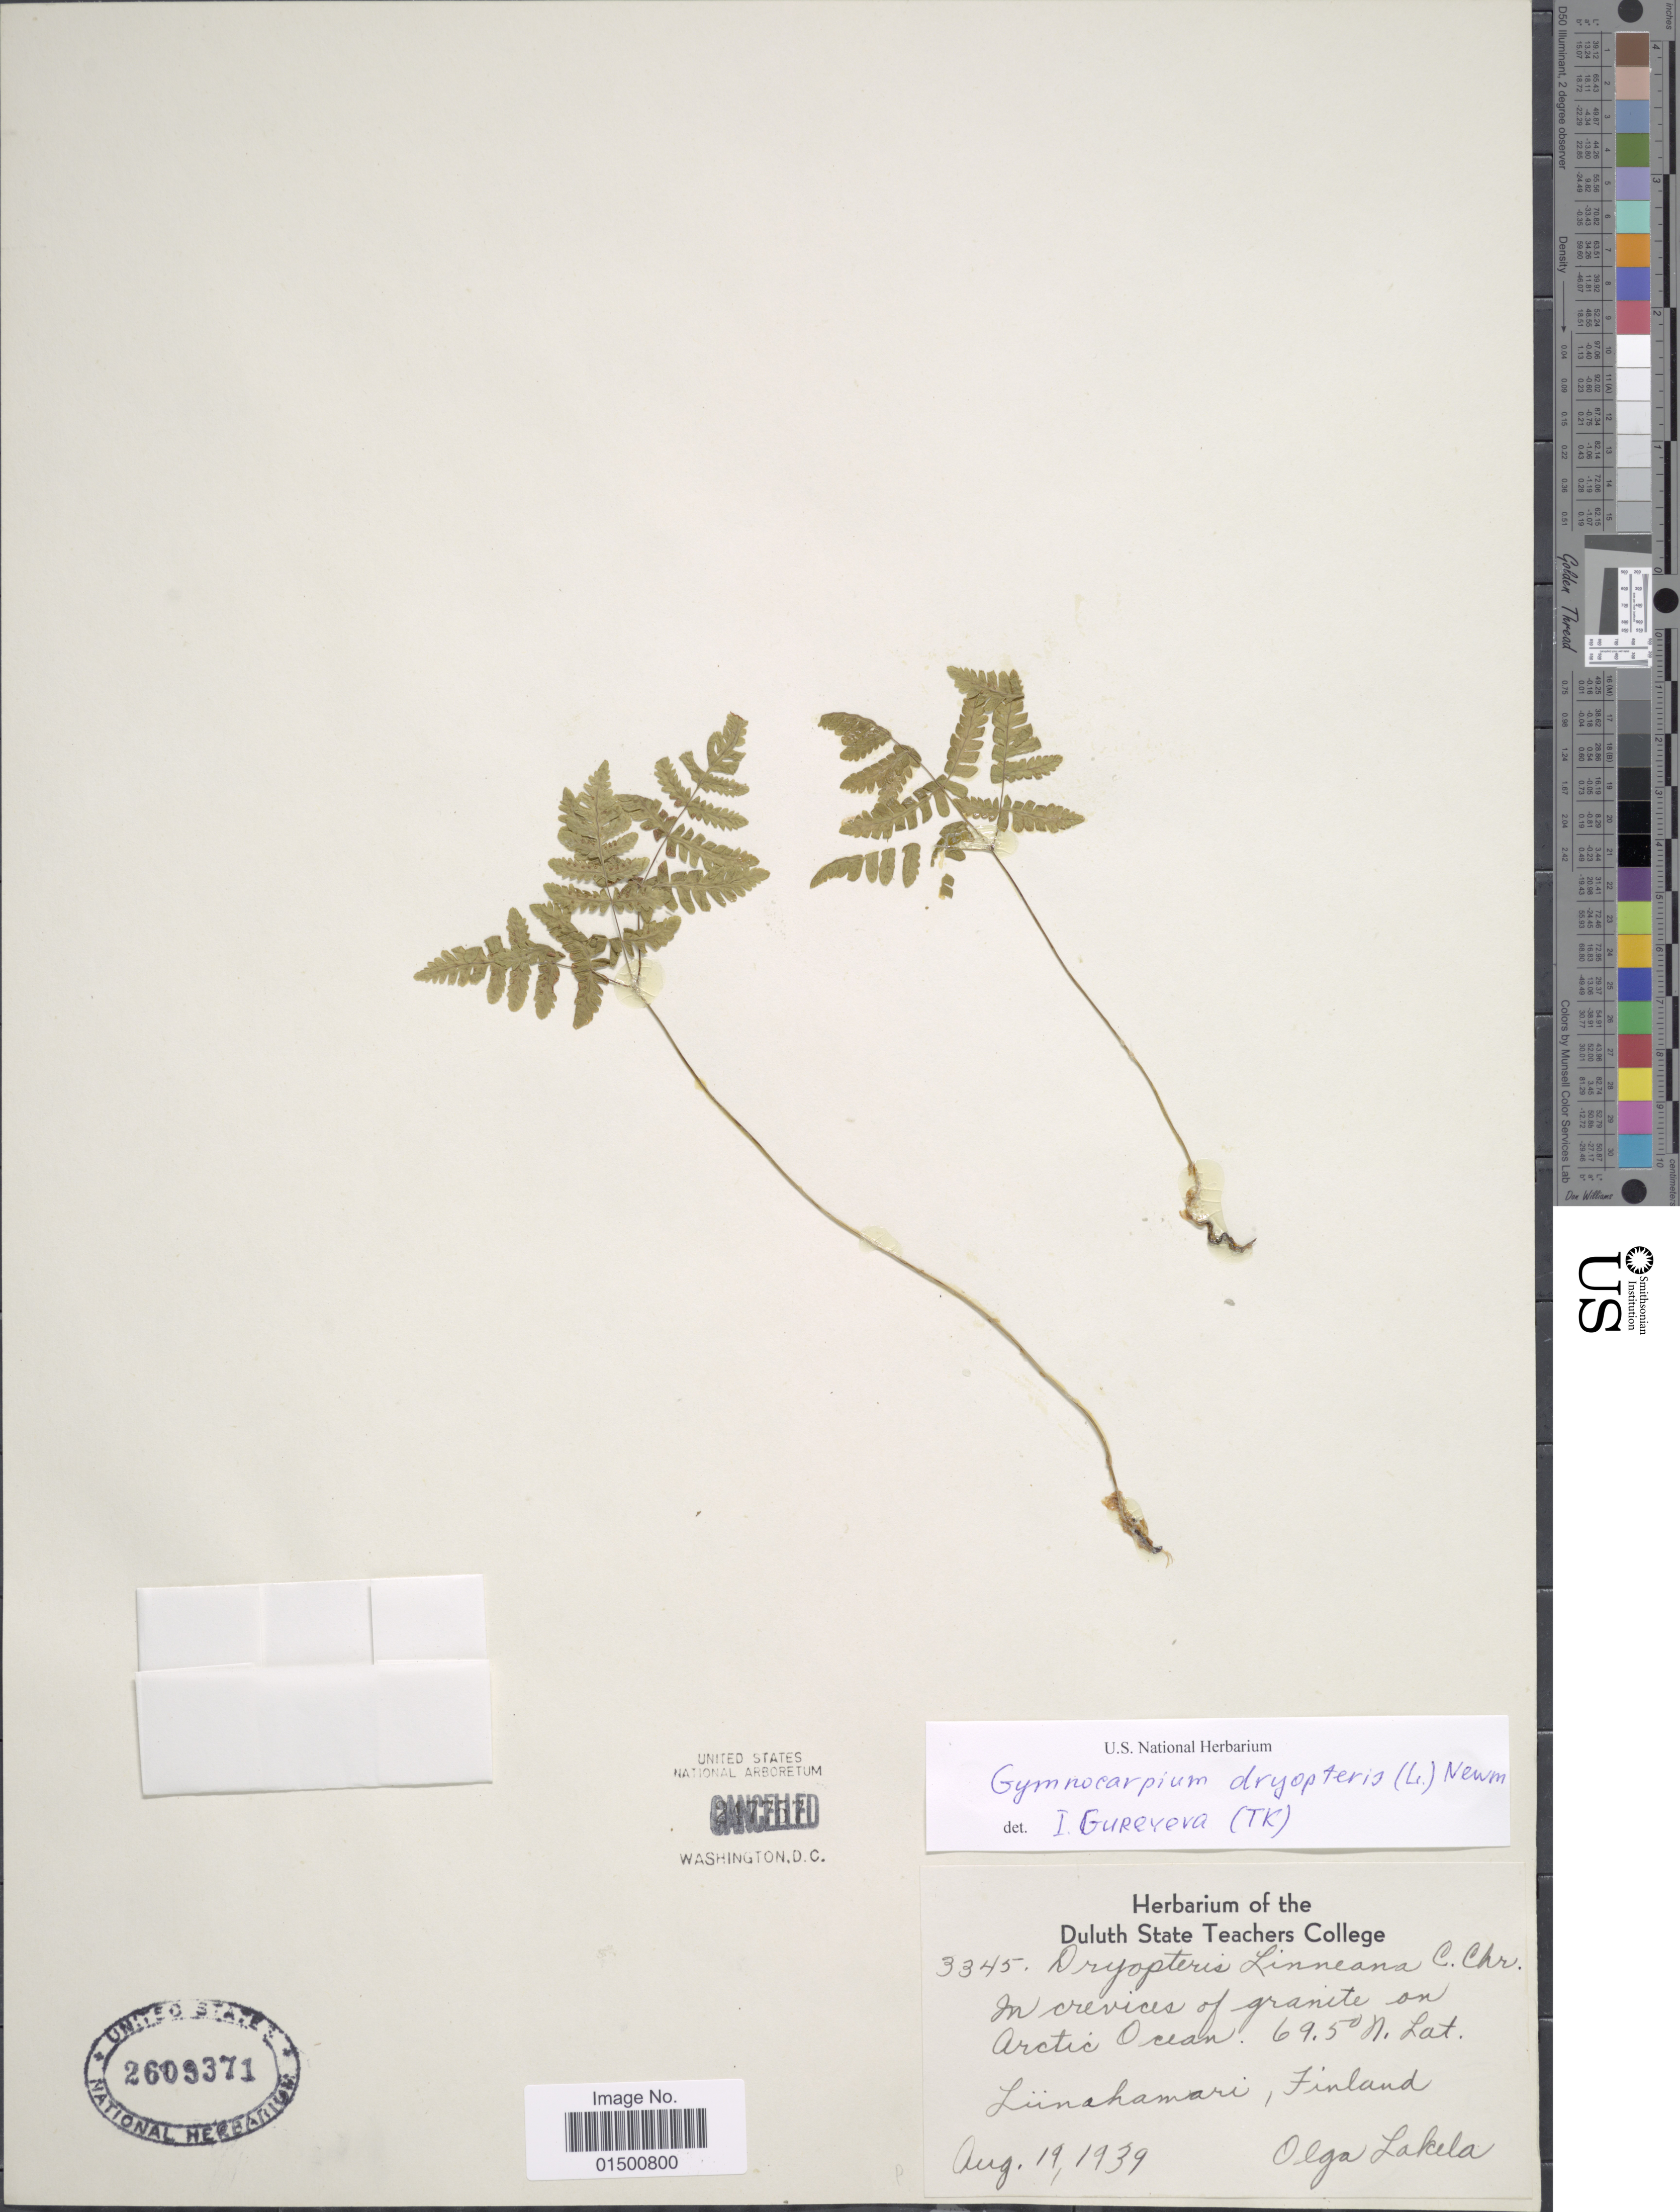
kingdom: Plantae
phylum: Tracheophyta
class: Polypodiopsida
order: Polypodiales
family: Cystopteridaceae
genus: Gymnocarpium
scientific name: Gymnocarpium dryopteris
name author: (L.) Newman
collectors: O. K. Lakela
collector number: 3345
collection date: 1939-08-19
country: Finland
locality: In crevices of granite on Arctic Ocean, Lunahamari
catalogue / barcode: US 2609371